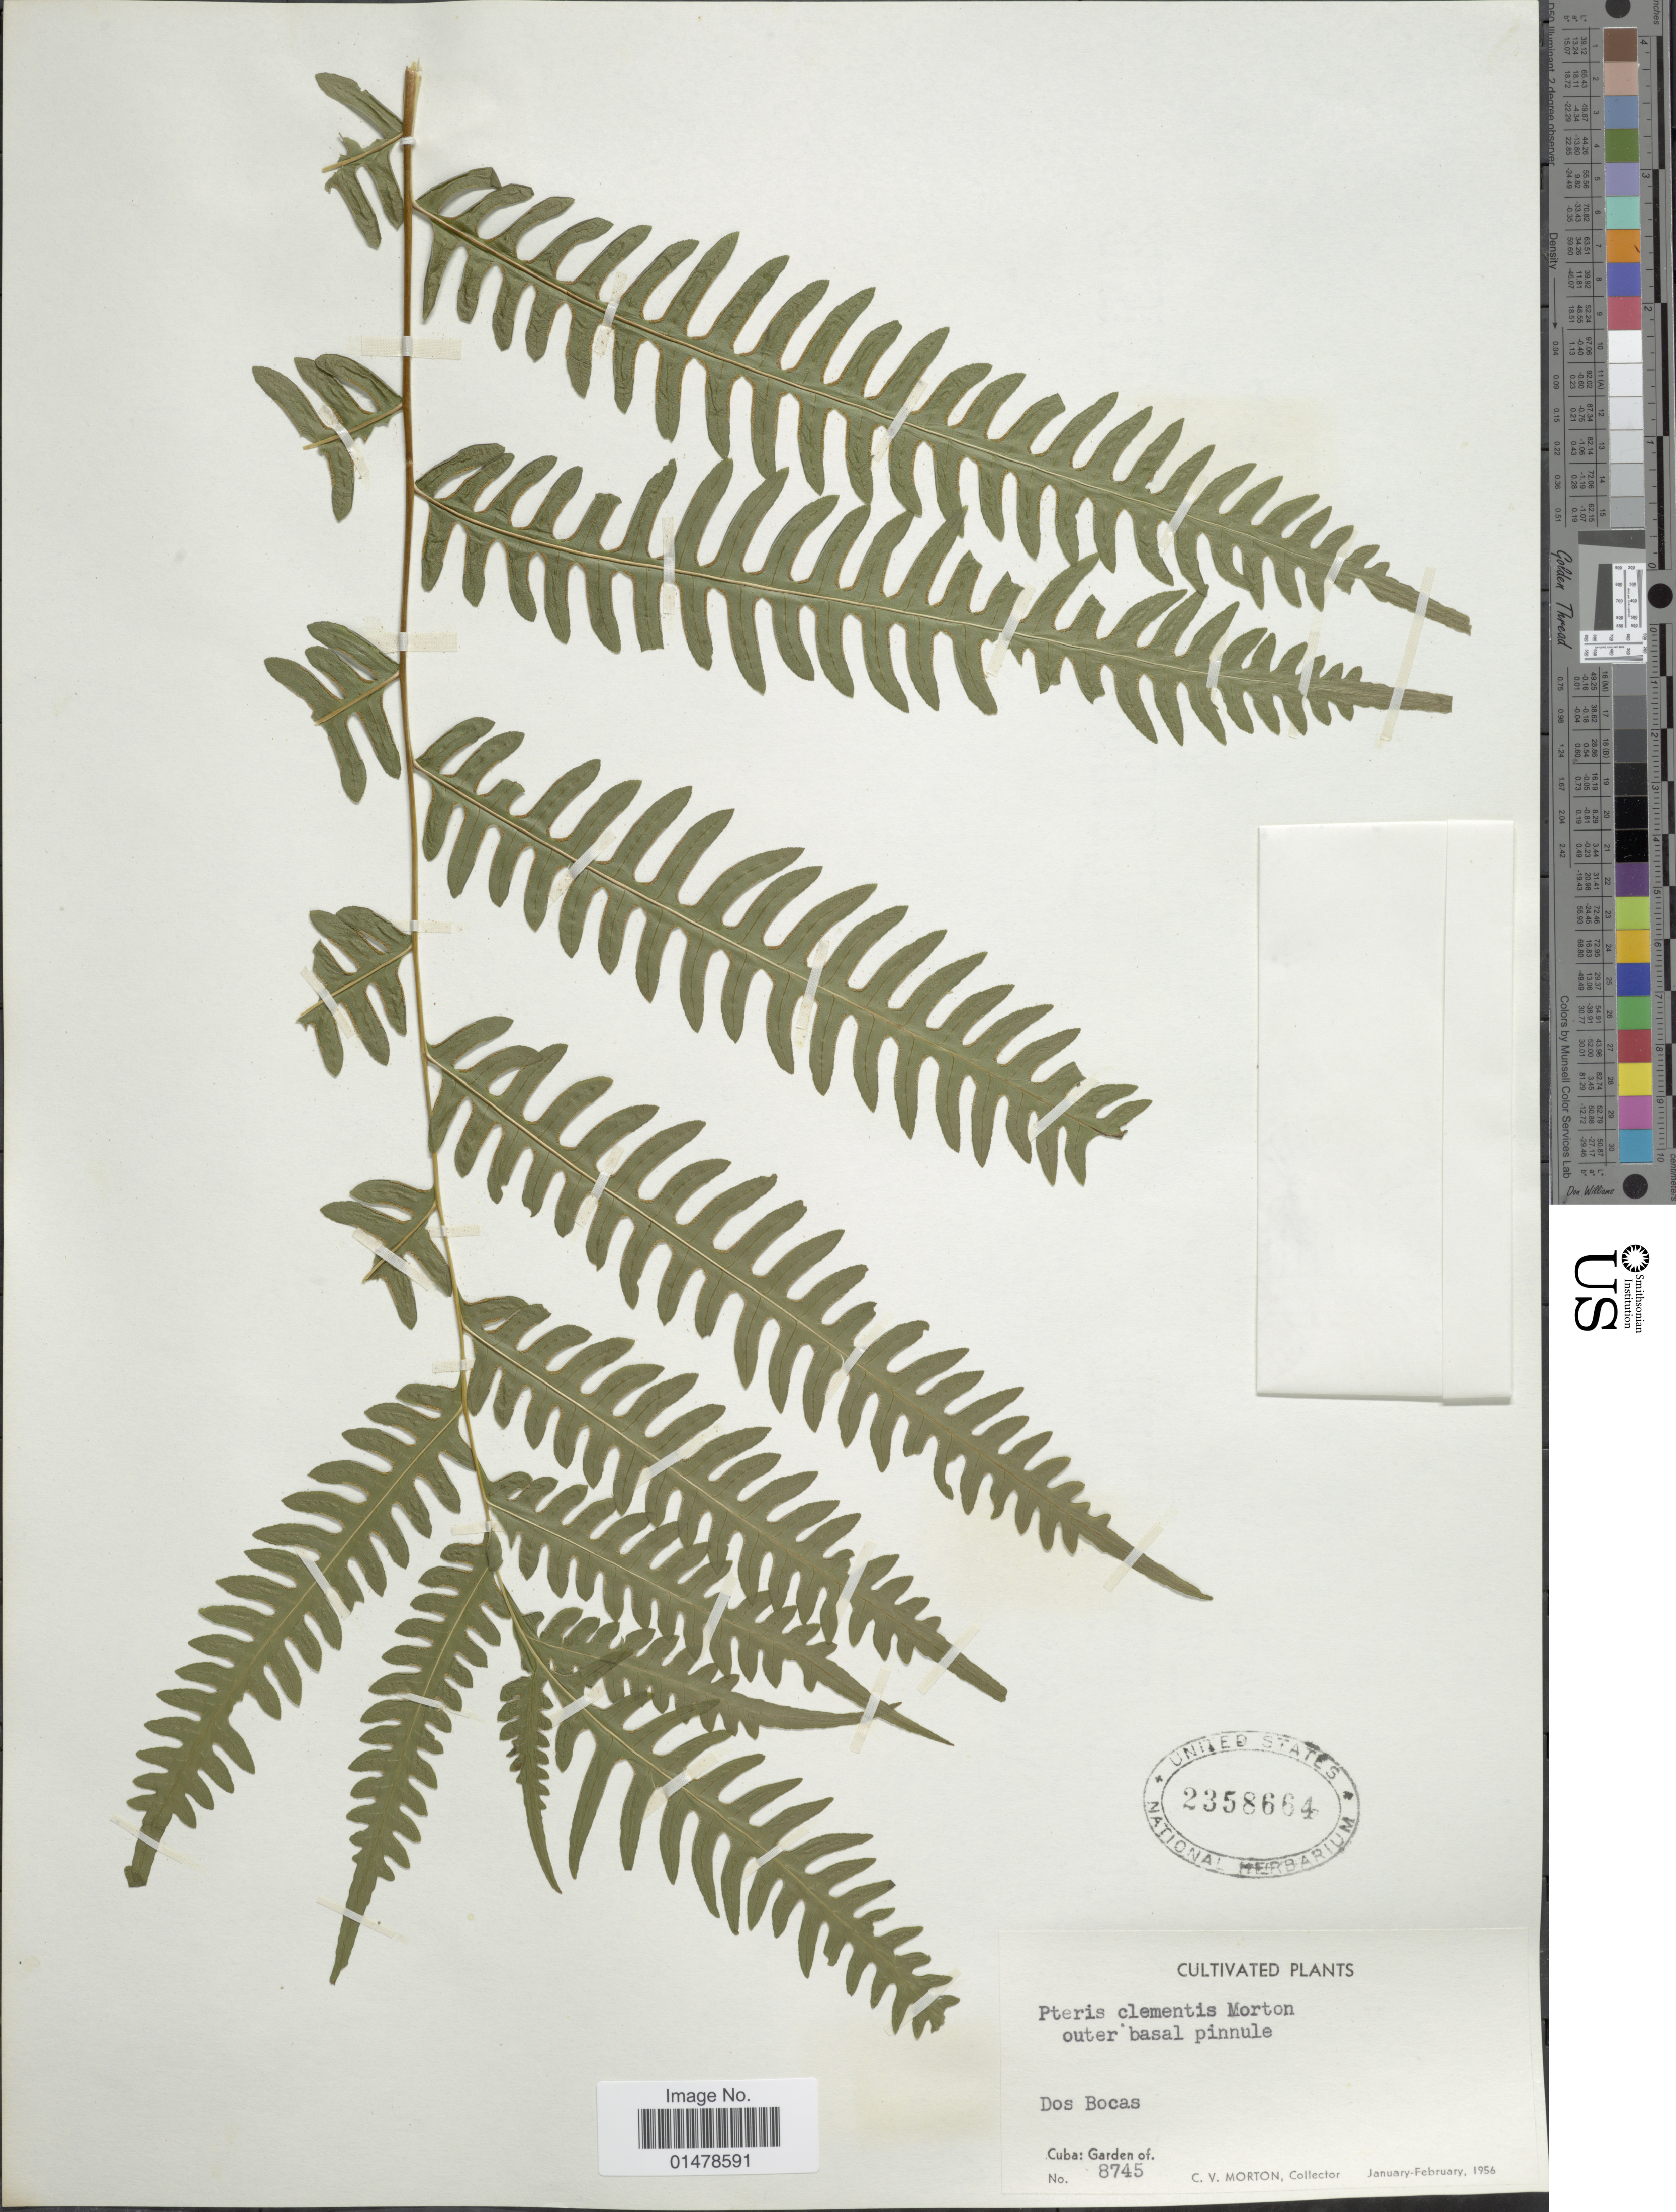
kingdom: Plantae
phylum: Tracheophyta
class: Polypodiopsida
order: Polypodiales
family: Pteridaceae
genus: Pteris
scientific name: Pteris clementis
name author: Morton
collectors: C. V. Morton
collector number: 8745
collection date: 1956-01/1956-02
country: Cuba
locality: Dos Bocas, Cuba: Garden of.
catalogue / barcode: US 2358664